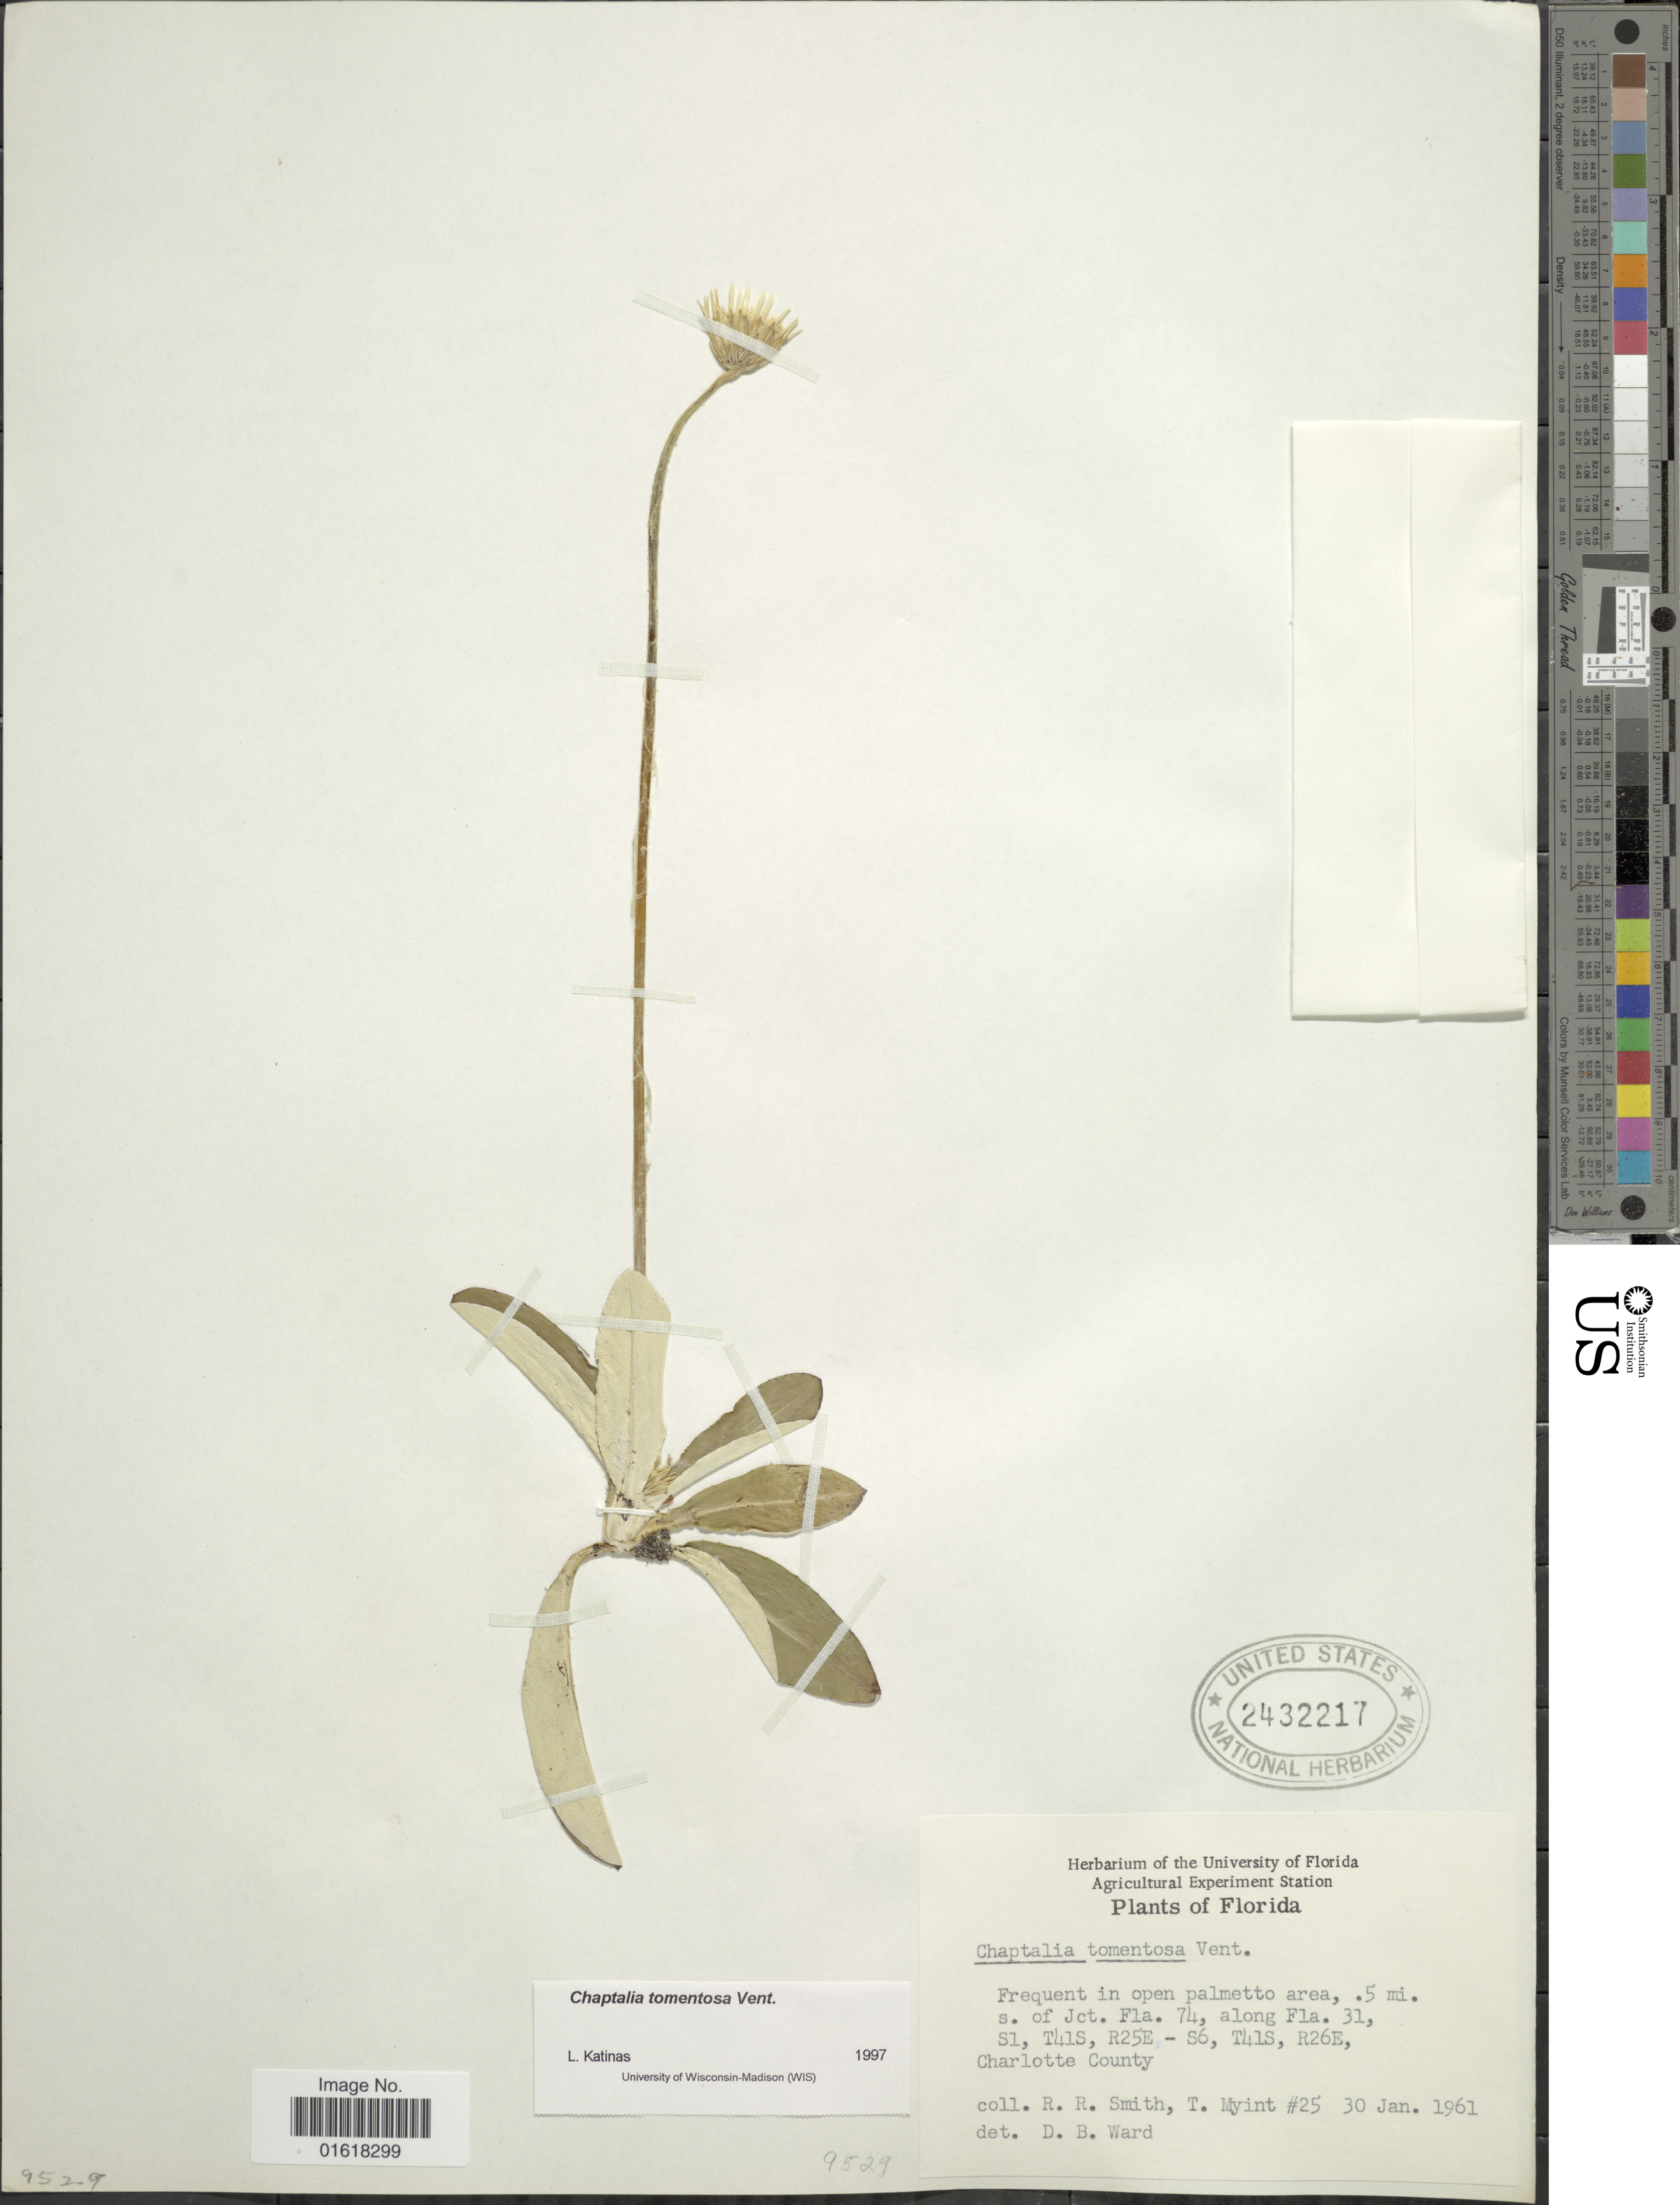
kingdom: Plantae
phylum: Tracheophyta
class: Magnoliopsida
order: Asterales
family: Asteraceae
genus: Chaptalia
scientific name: Chaptalia tomentosa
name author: Vent.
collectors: R. Smith & T. Myint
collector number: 25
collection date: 1961-01-30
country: United States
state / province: Florida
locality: Open palmetto area, .5 mi. s. of Jct. Fla. 74, along Fla. 31, S1, T41S, R25E - S6, T41S, R26E, Charlotte County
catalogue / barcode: US 2432217